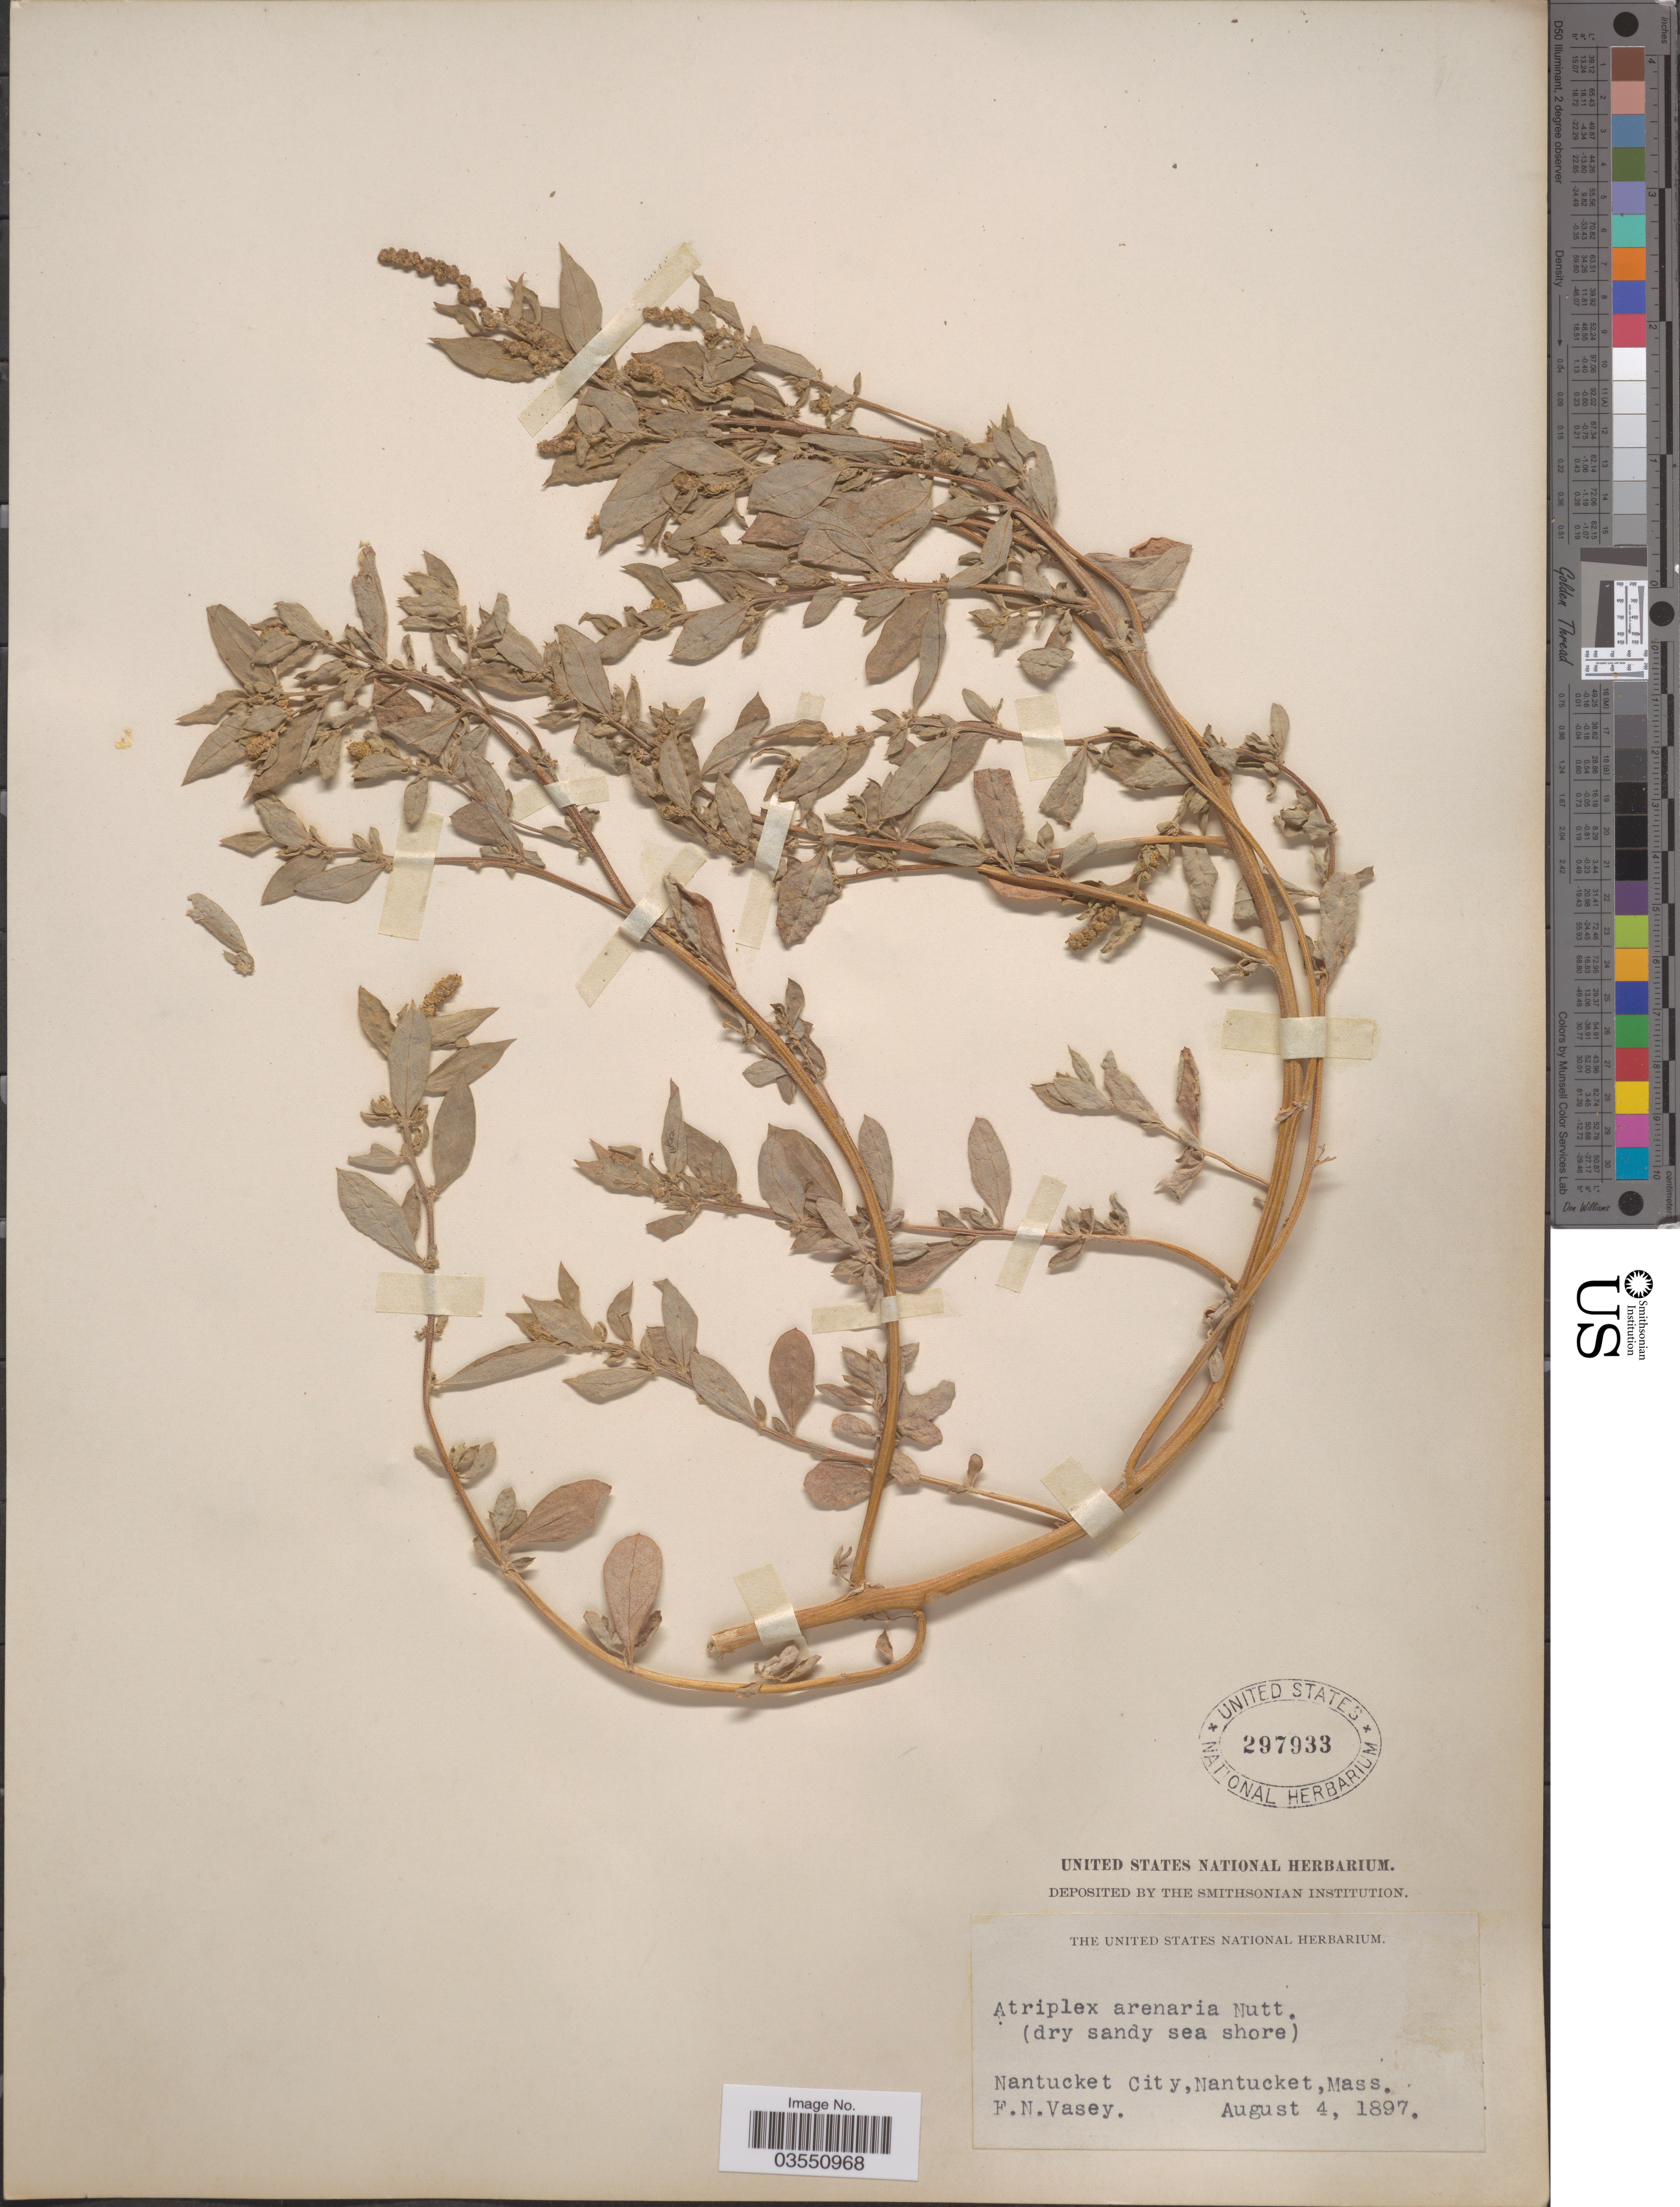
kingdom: Plantae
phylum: Tracheophyta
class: Magnoliopsida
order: Caryophyllales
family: Amaranthaceae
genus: Atriplex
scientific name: Atriplex arenaria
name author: Nutt.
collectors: F. N. Vasey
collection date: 1897-08-04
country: United States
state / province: Massachusetts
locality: Nantucket City, Nantucket.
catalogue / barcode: US 297933